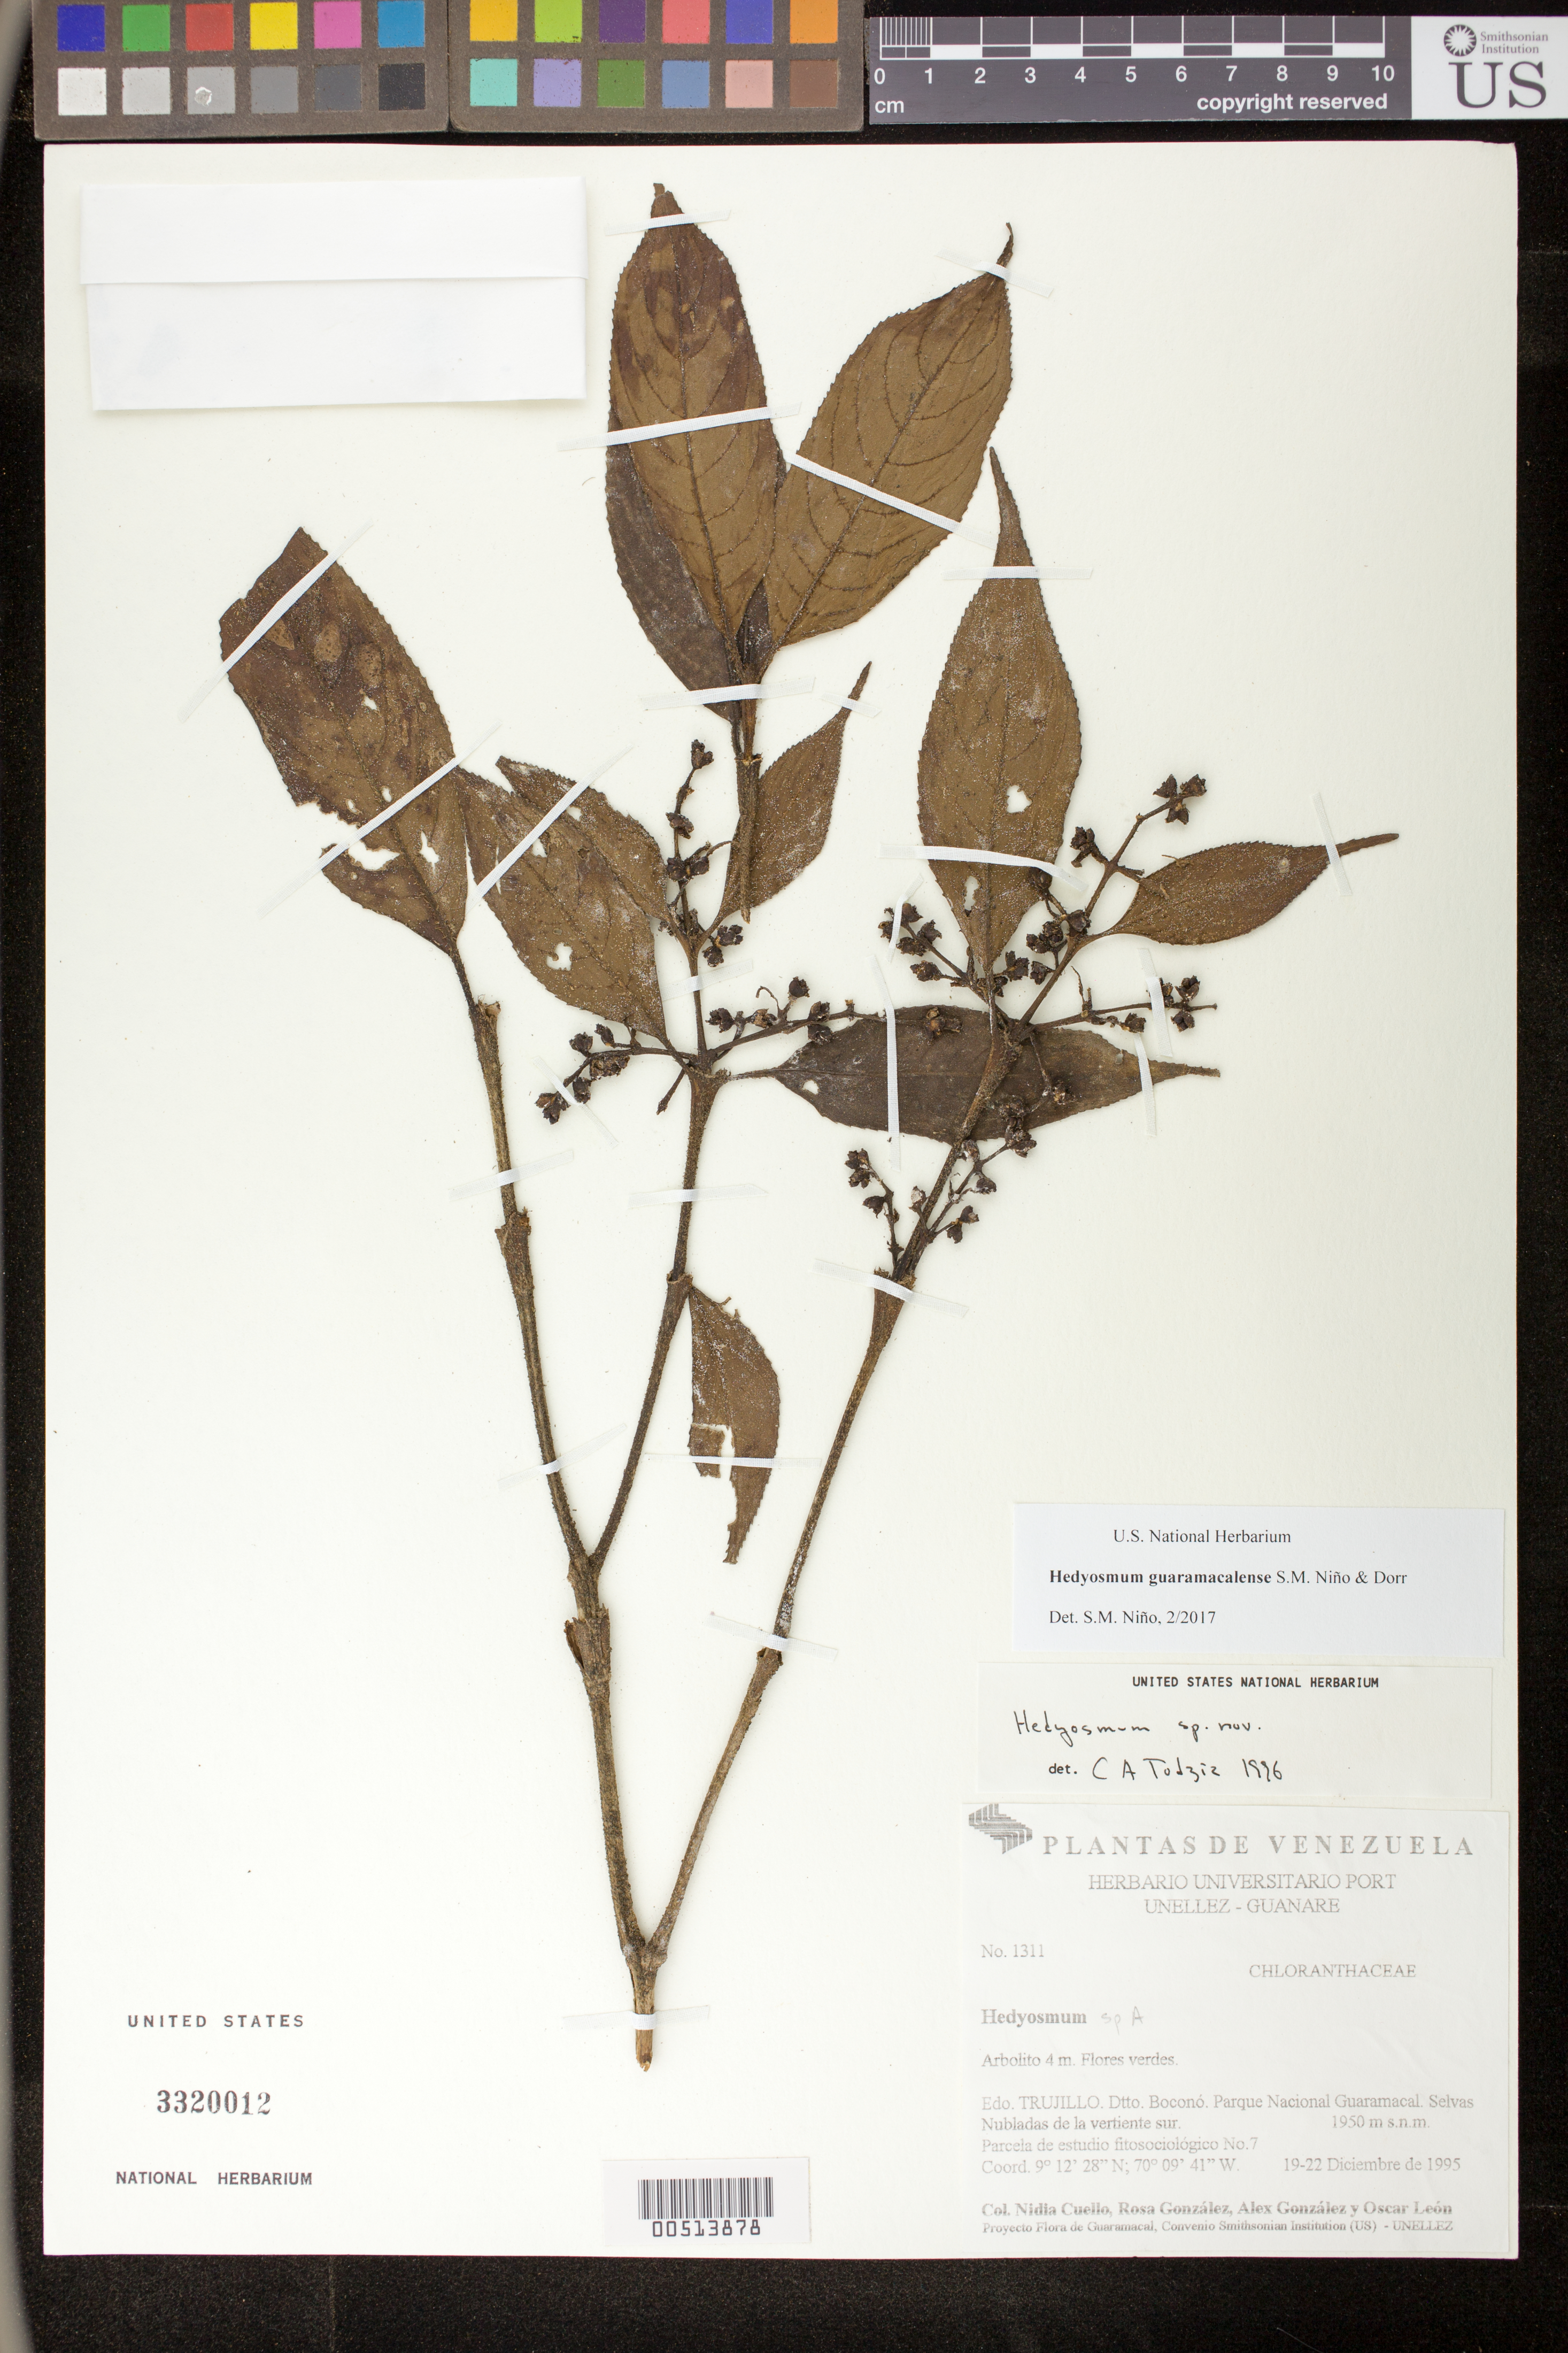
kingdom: Plantae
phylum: Tracheophyta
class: Magnoliopsida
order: Chloranthales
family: Chloranthaceae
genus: Hedyosmum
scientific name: Hedyosmum guaramacalense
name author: S.M. Niño & Dorr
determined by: Niño, S. M., (PORT), BioCentro-UNELLEZ (VENEZUELA)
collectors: N. L. Cuello, R. González, A. Gonzáles & O. León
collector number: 1311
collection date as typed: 19 Dec 1995 to 22 Dec 1995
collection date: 1995-12-19/1995-12-22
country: Venezuela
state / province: Trujillo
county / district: Boconó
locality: Parque Nacional Guaramacal, vertiente S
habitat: Selvas Nubladas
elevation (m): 1950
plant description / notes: PORT, TEX, US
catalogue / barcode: US 3320012